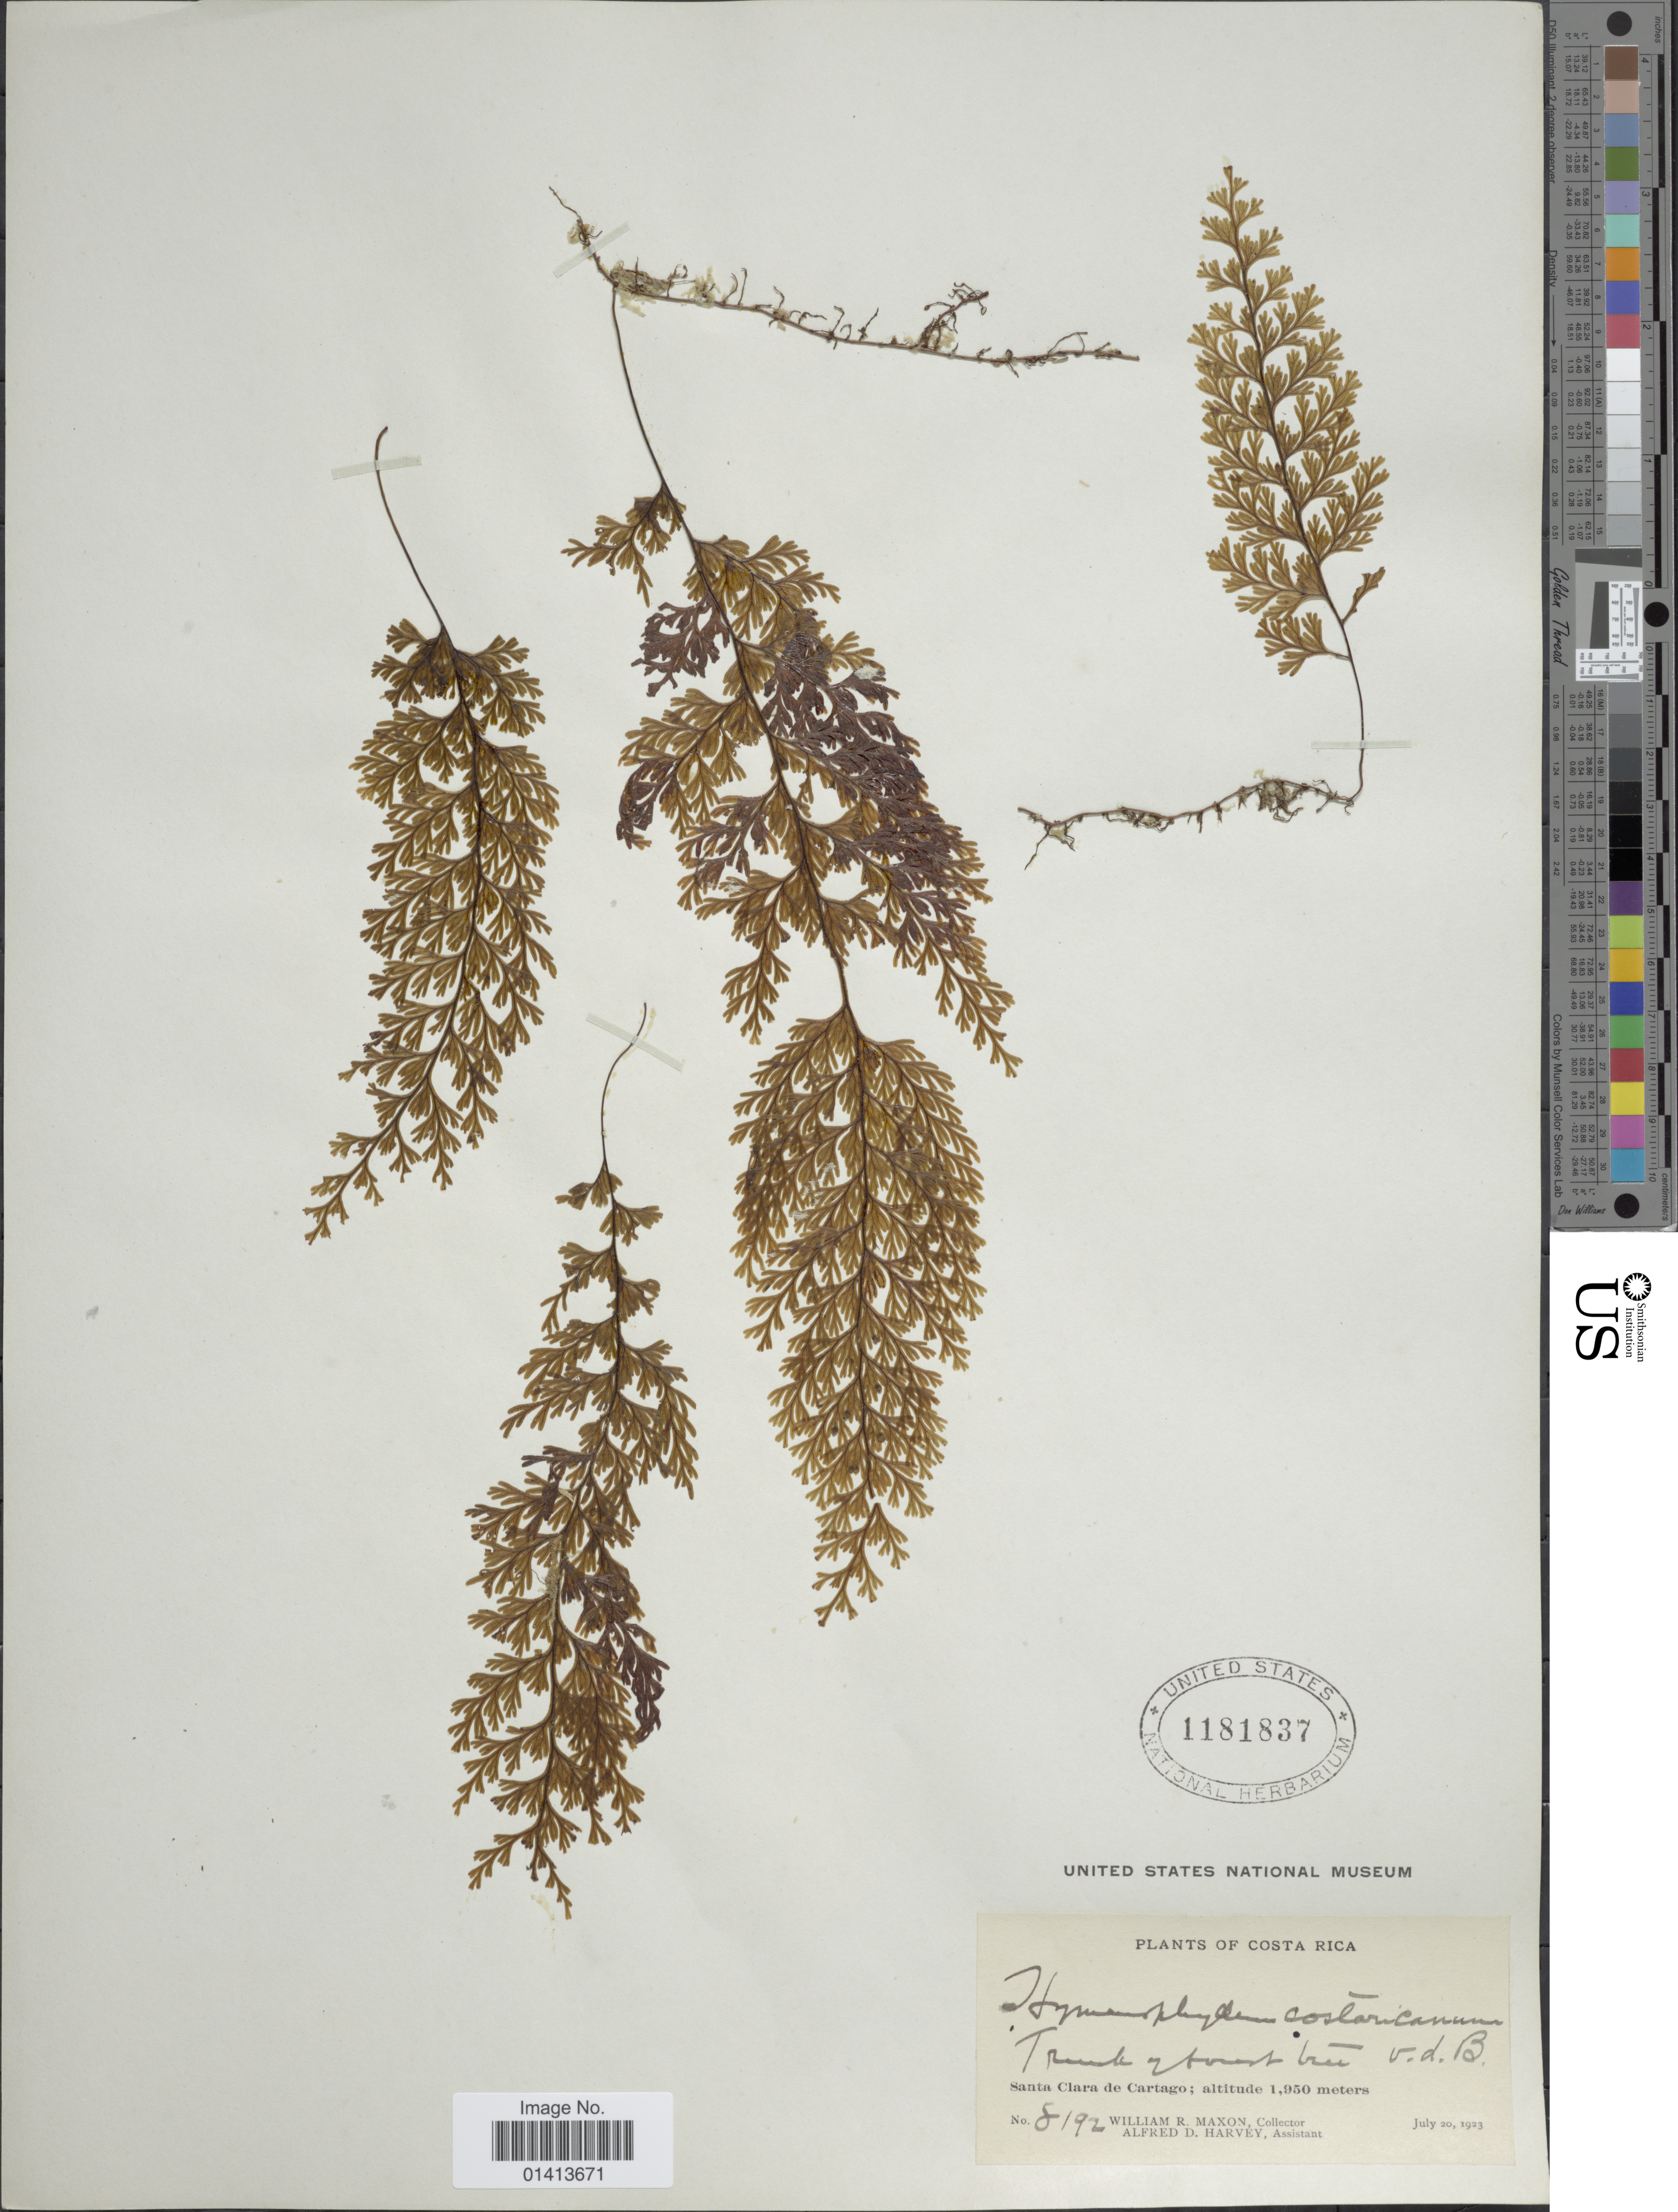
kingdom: Plantae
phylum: Tracheophyta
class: Polypodiopsida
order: Hymenophyllales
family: Hymenophyllaceae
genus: Hymenophyllum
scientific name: Hymenophyllum costaricanum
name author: Bosch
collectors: W. R. Maxon & A. D. Harvey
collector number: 8192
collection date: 1923-07-20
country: Costa Rica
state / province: Cartago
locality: Santa Clara de Cartago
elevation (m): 1950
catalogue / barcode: US 1181837